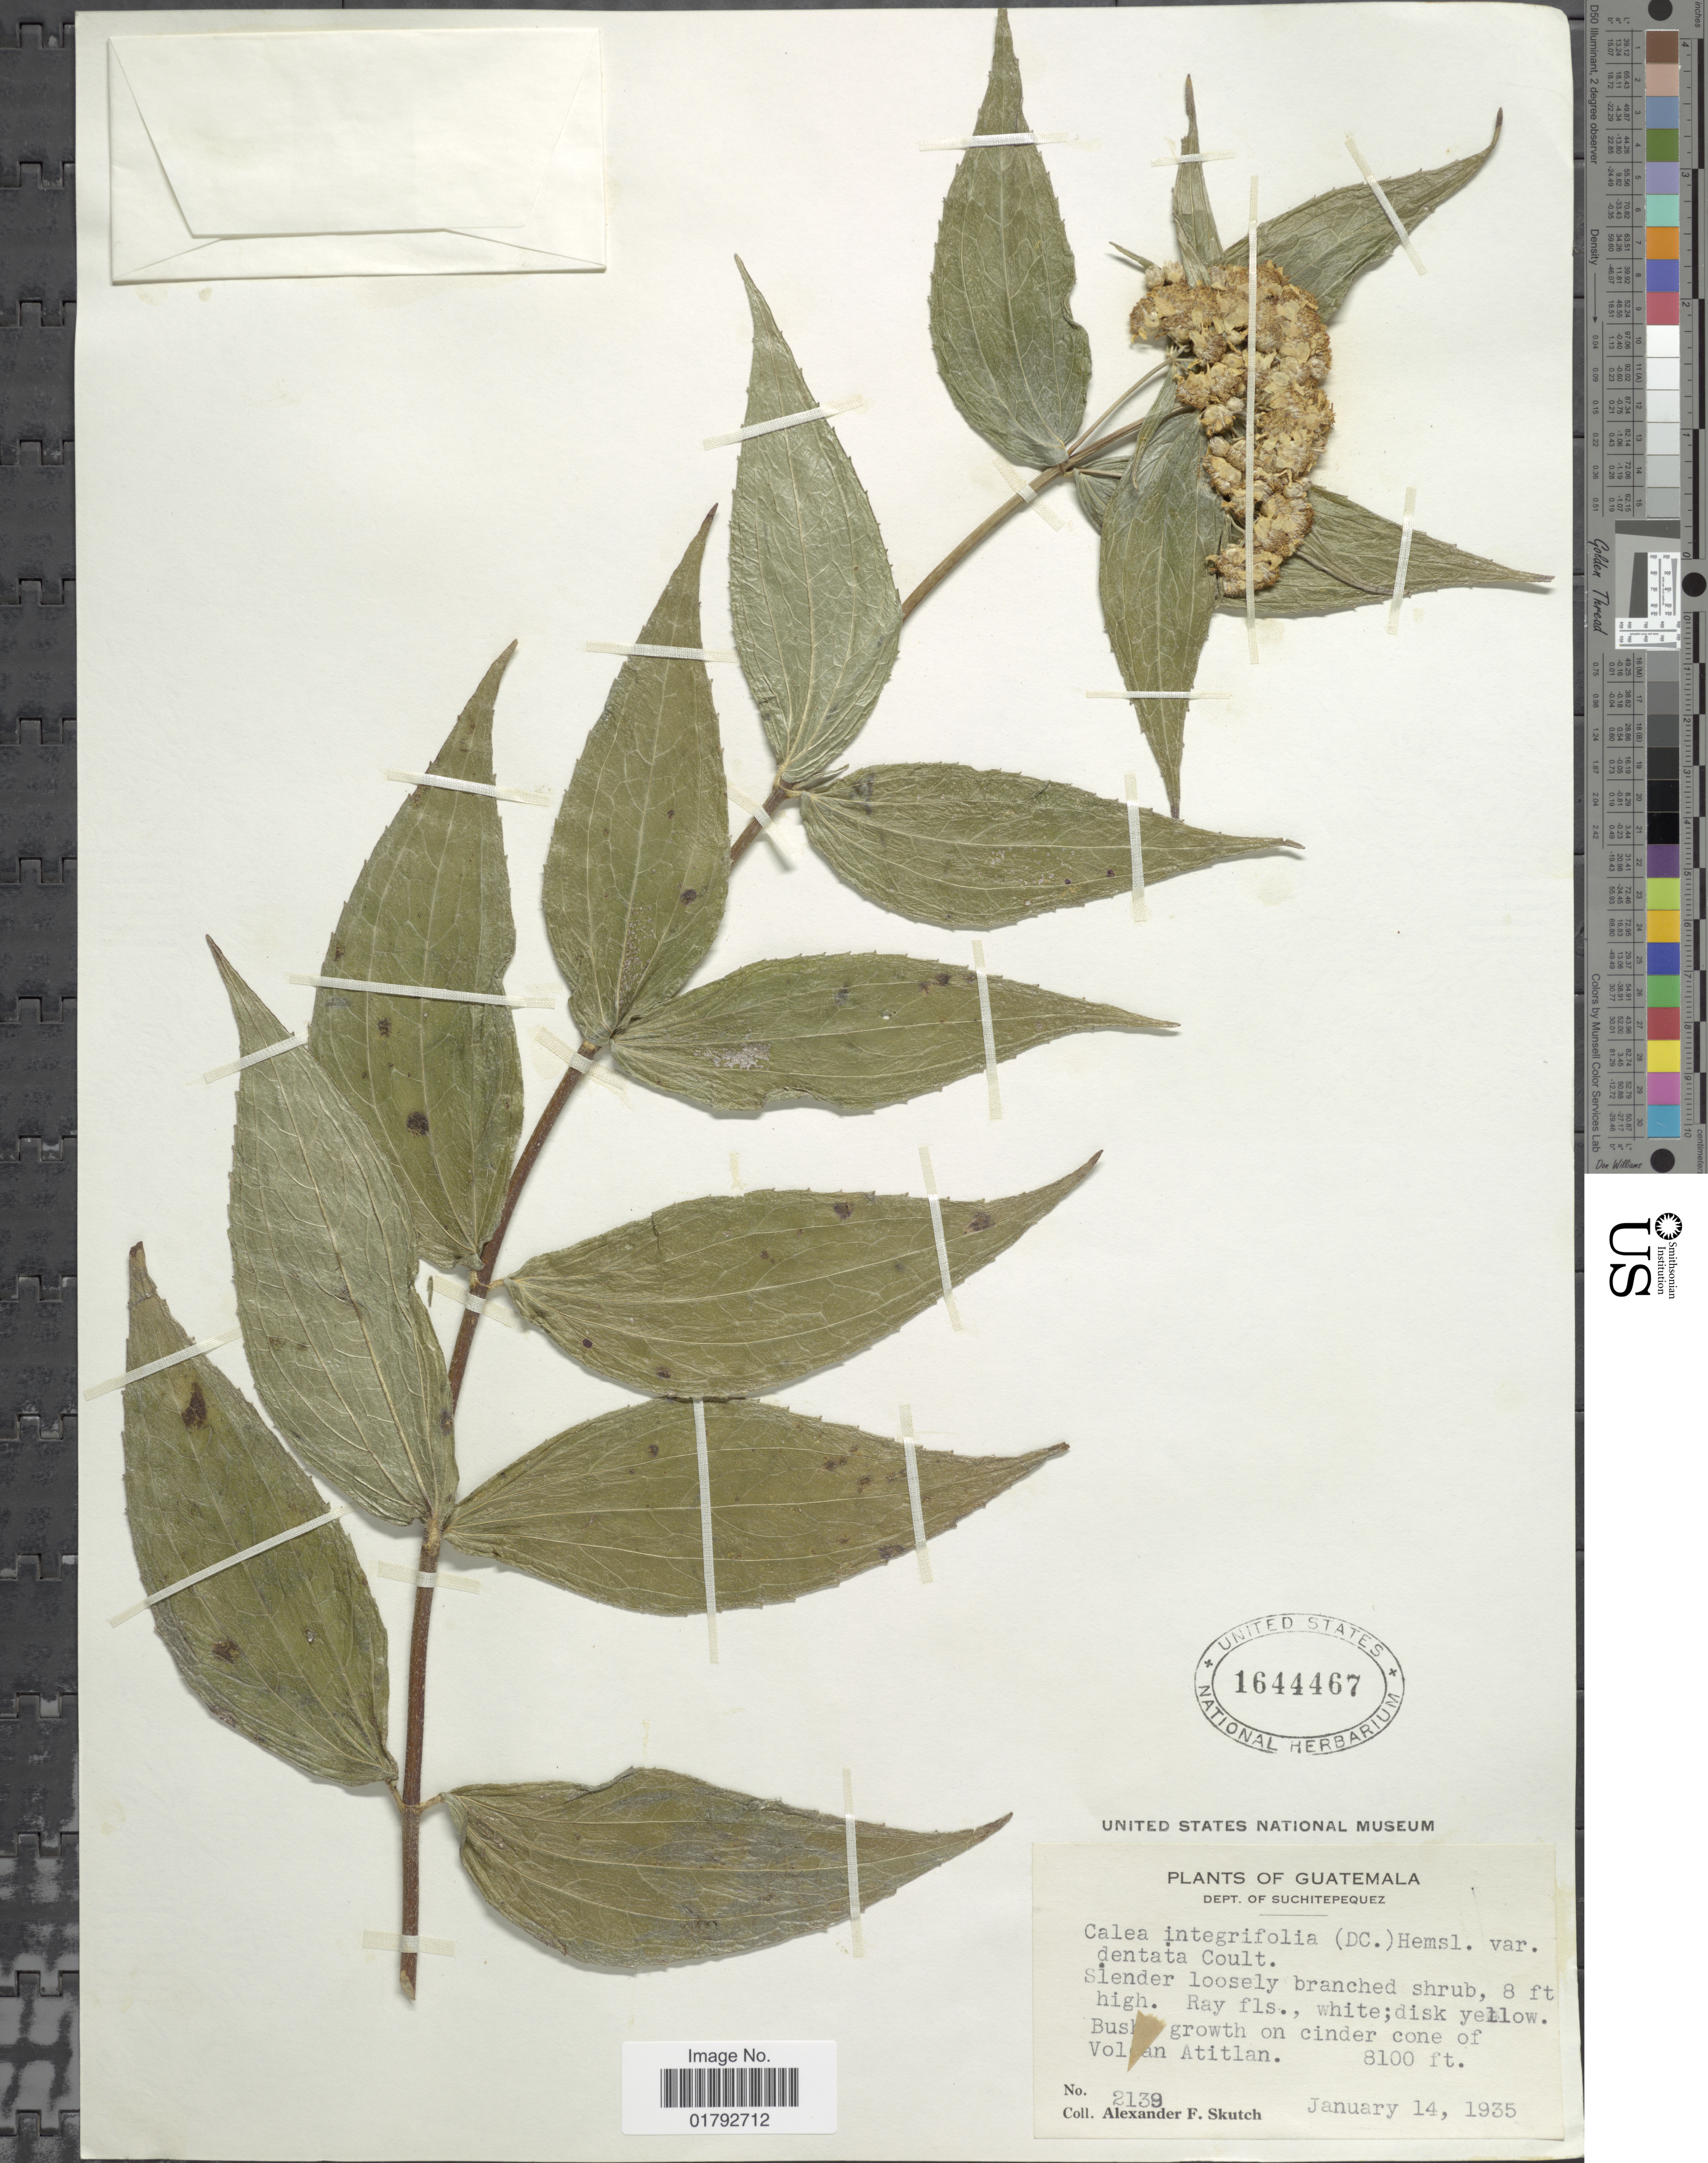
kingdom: Plantae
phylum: Tracheophyta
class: Magnoliopsida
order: Asterales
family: Asteraceae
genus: Alloispermum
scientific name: Alloispermum integrifolium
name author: (DC.) H. Rob.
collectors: A. F. Skutch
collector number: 2139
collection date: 1935-01-14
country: Guatemala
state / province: Suchitepéquez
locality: Dept. de Suchitepequez, Bush growth on cinder cone of Volvan Atitlan.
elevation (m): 2469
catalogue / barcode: US 1644467